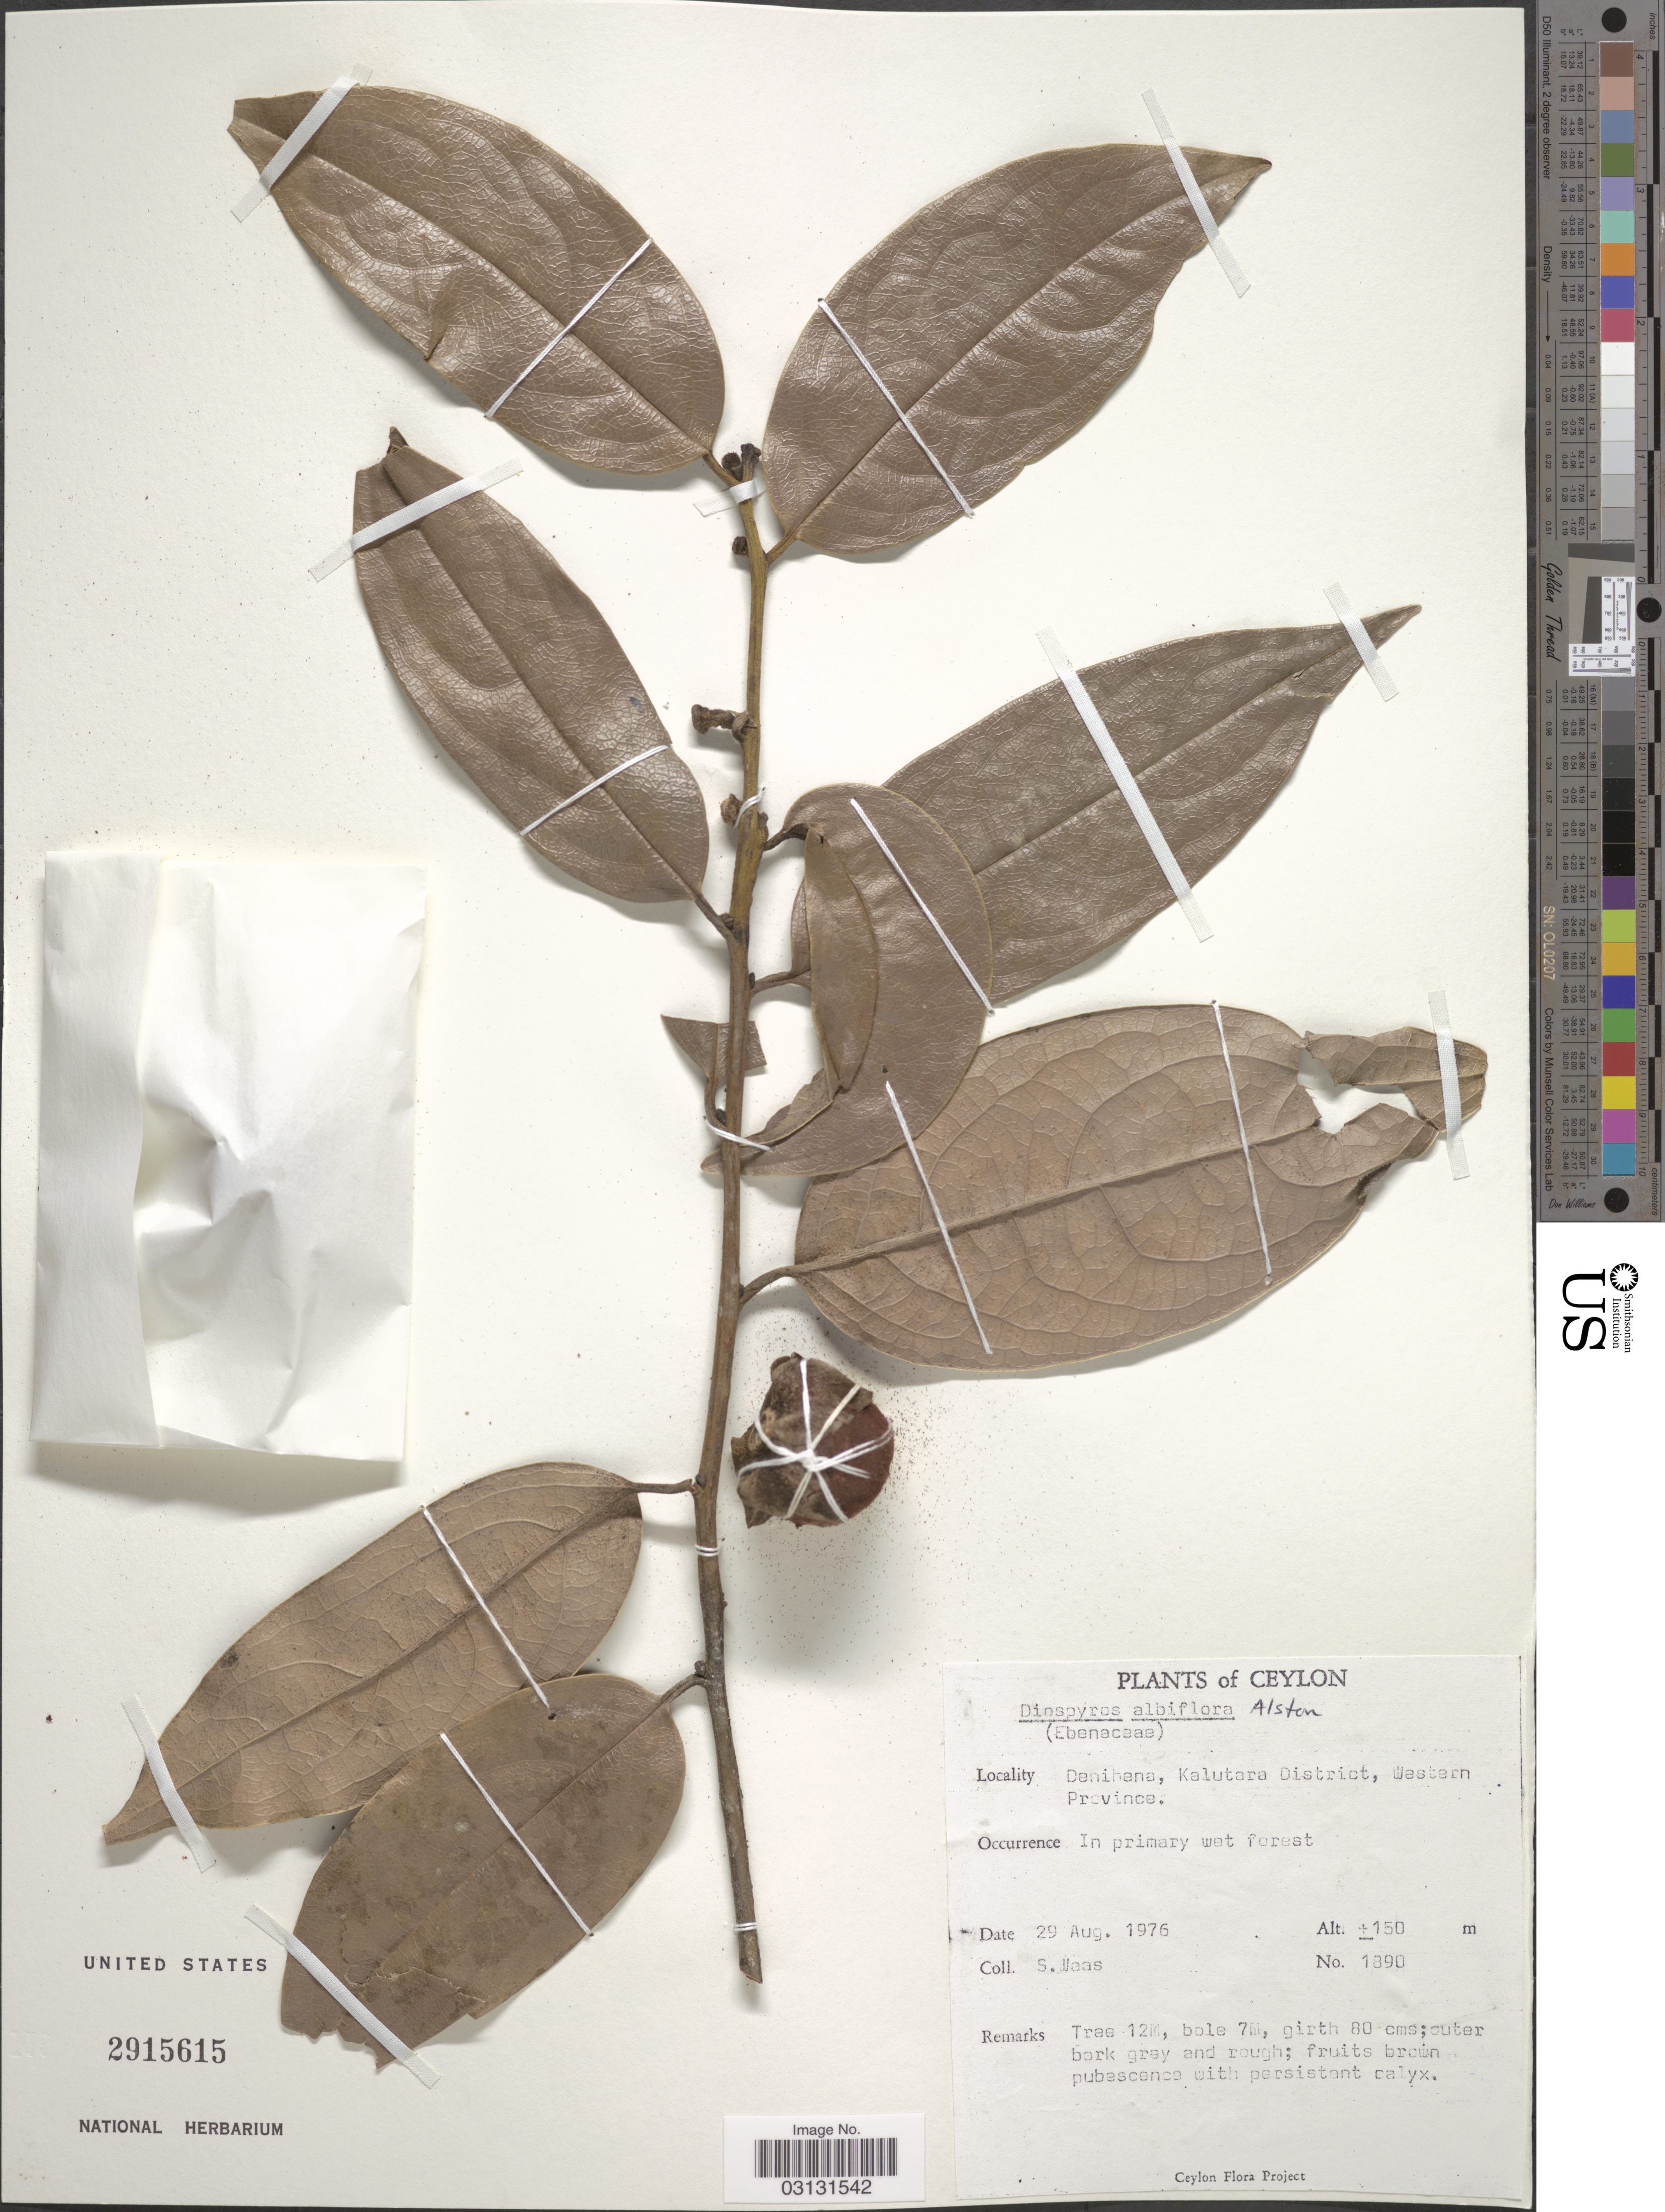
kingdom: Plantae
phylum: Tracheophyta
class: Magnoliopsida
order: Ericales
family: Ebenaceae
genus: Diospyros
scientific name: Diospyros albiflora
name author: Alston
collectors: S. Waas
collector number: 1890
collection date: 1976-08-29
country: Sri Lanka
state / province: Western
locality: Ceylon. Denihena, Kalutara District.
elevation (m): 150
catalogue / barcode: US 2915615